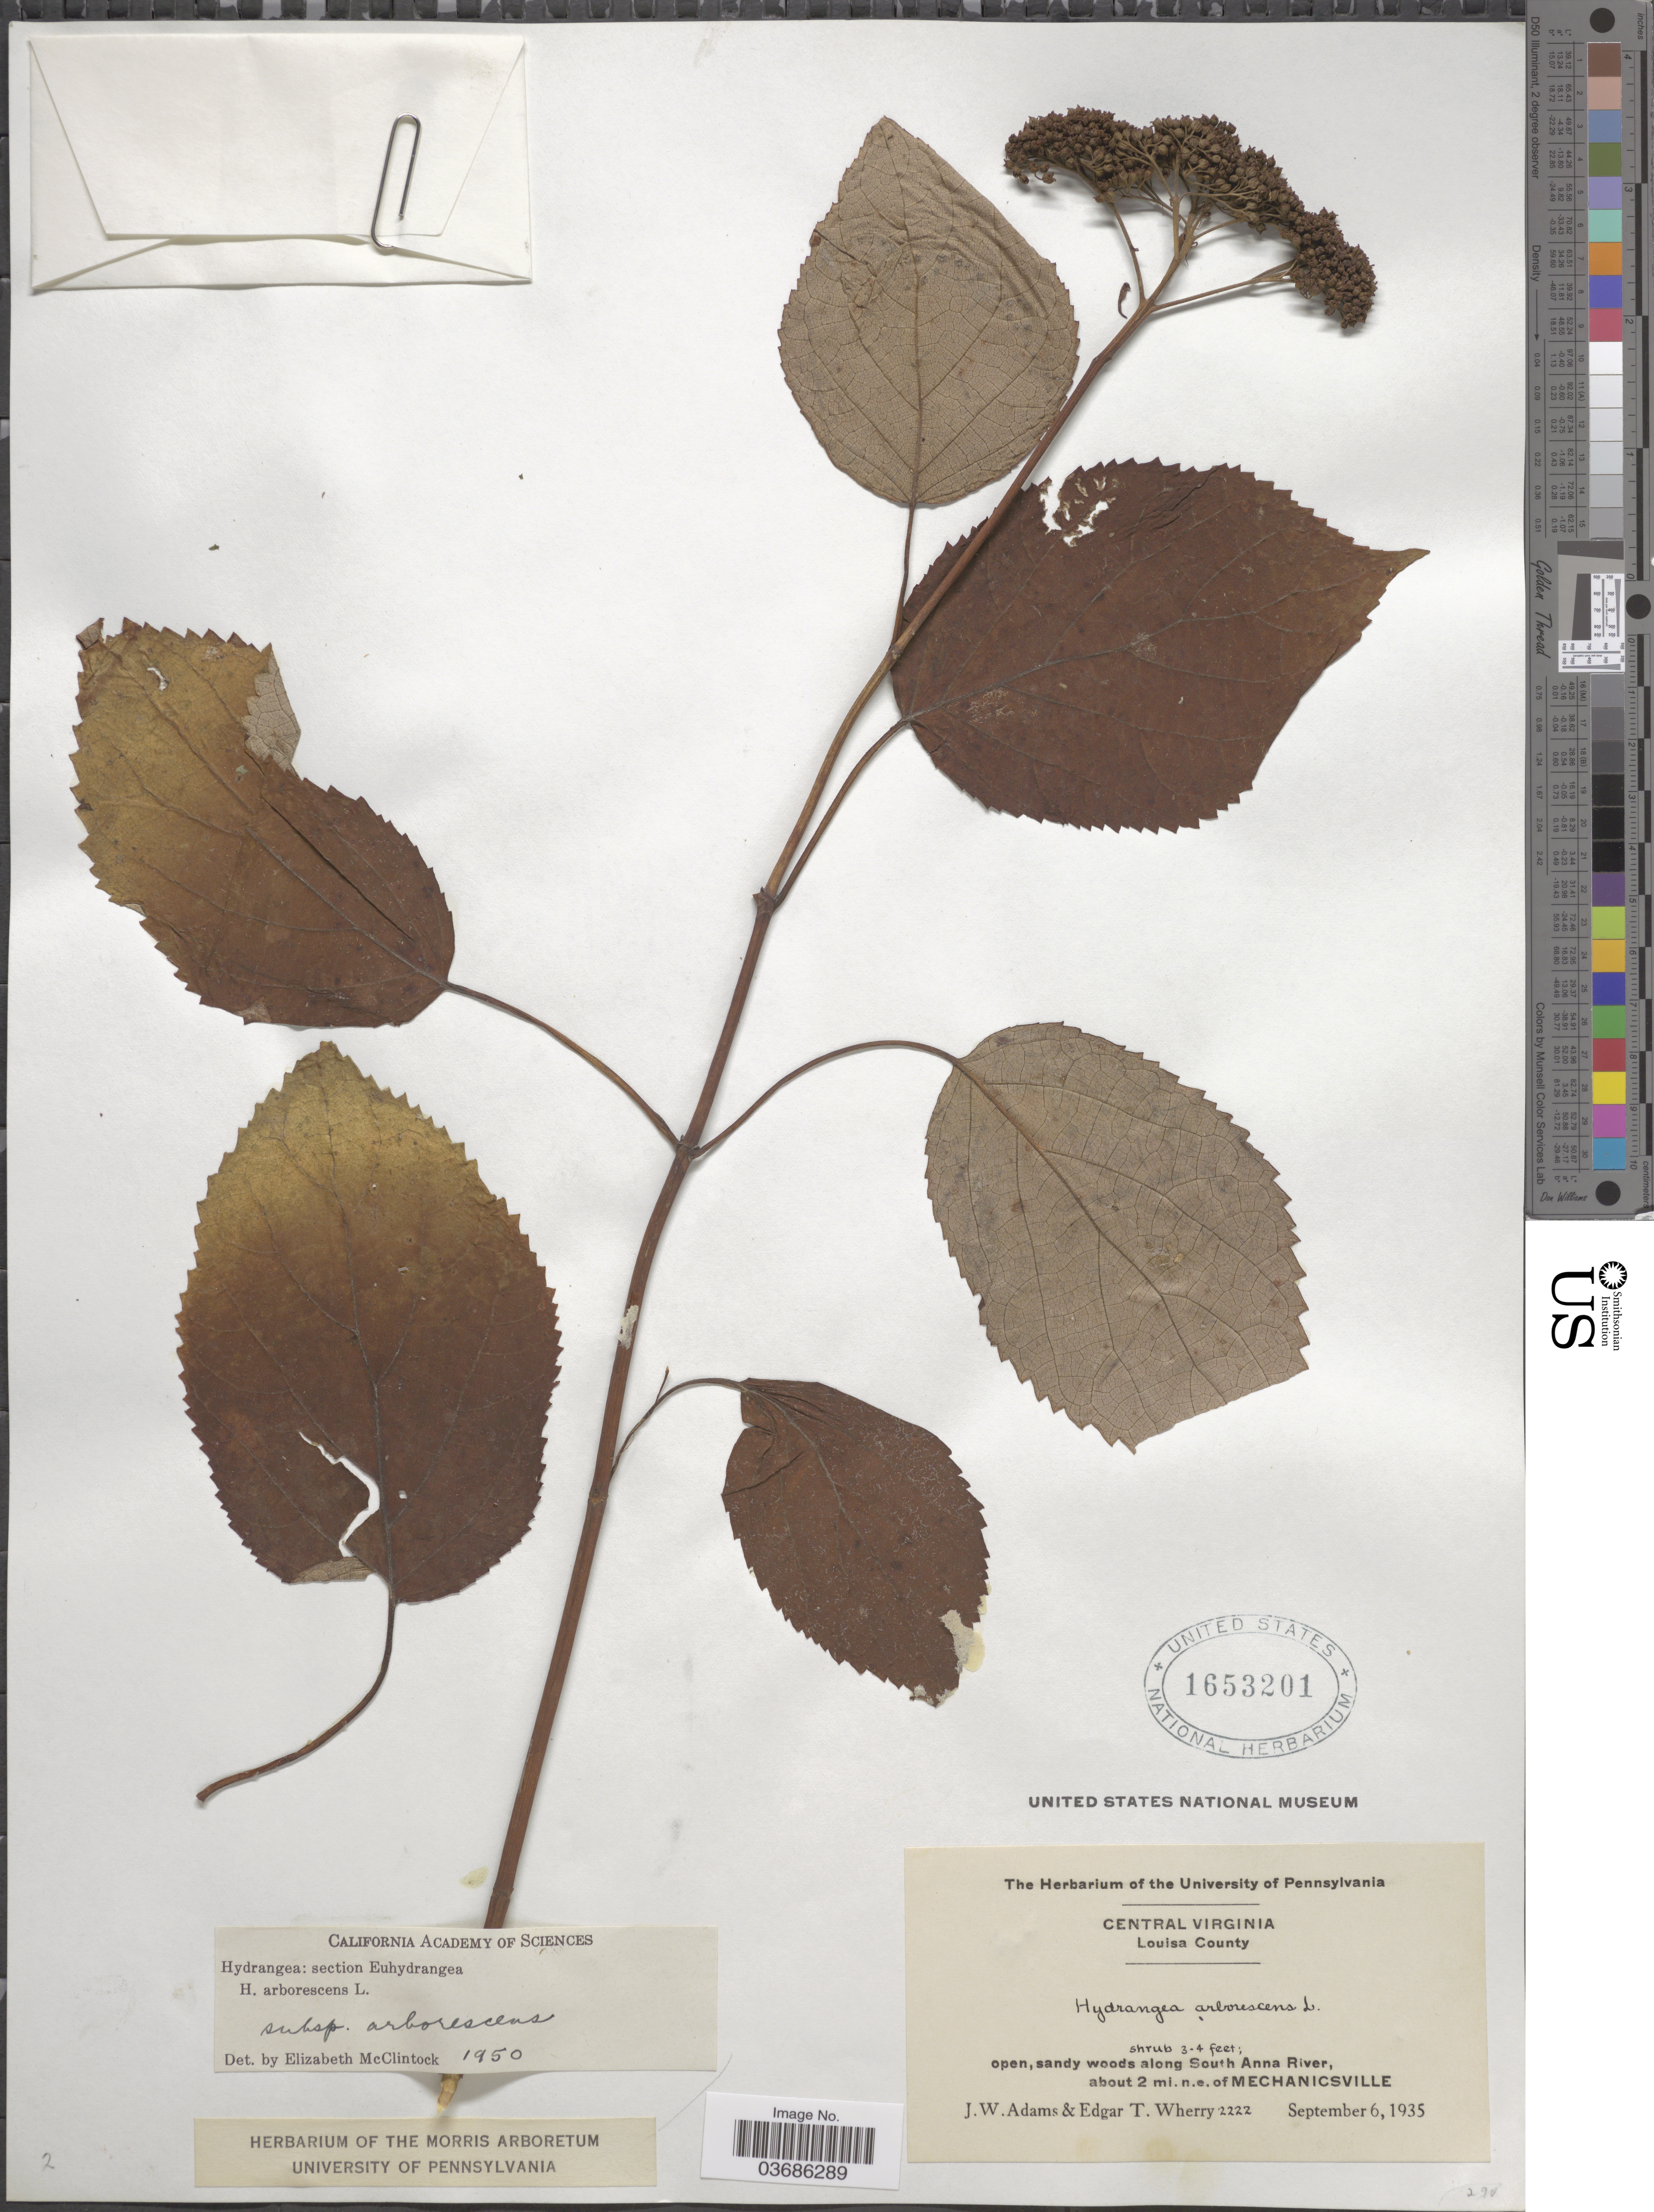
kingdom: Plantae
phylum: Tracheophyta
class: Magnoliopsida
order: Cornales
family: Hydrangeaceae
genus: Hydrangea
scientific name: Hydrangea arborescens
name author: L.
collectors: J. Adams & E. T. Wherry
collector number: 2222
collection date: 1935-09-06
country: United States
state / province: Virginia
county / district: Louisa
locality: Central Virginia. Open, sandy woods along South Anna River, about 2 mi. n.e. of Mechanicsville.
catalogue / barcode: US 1653201